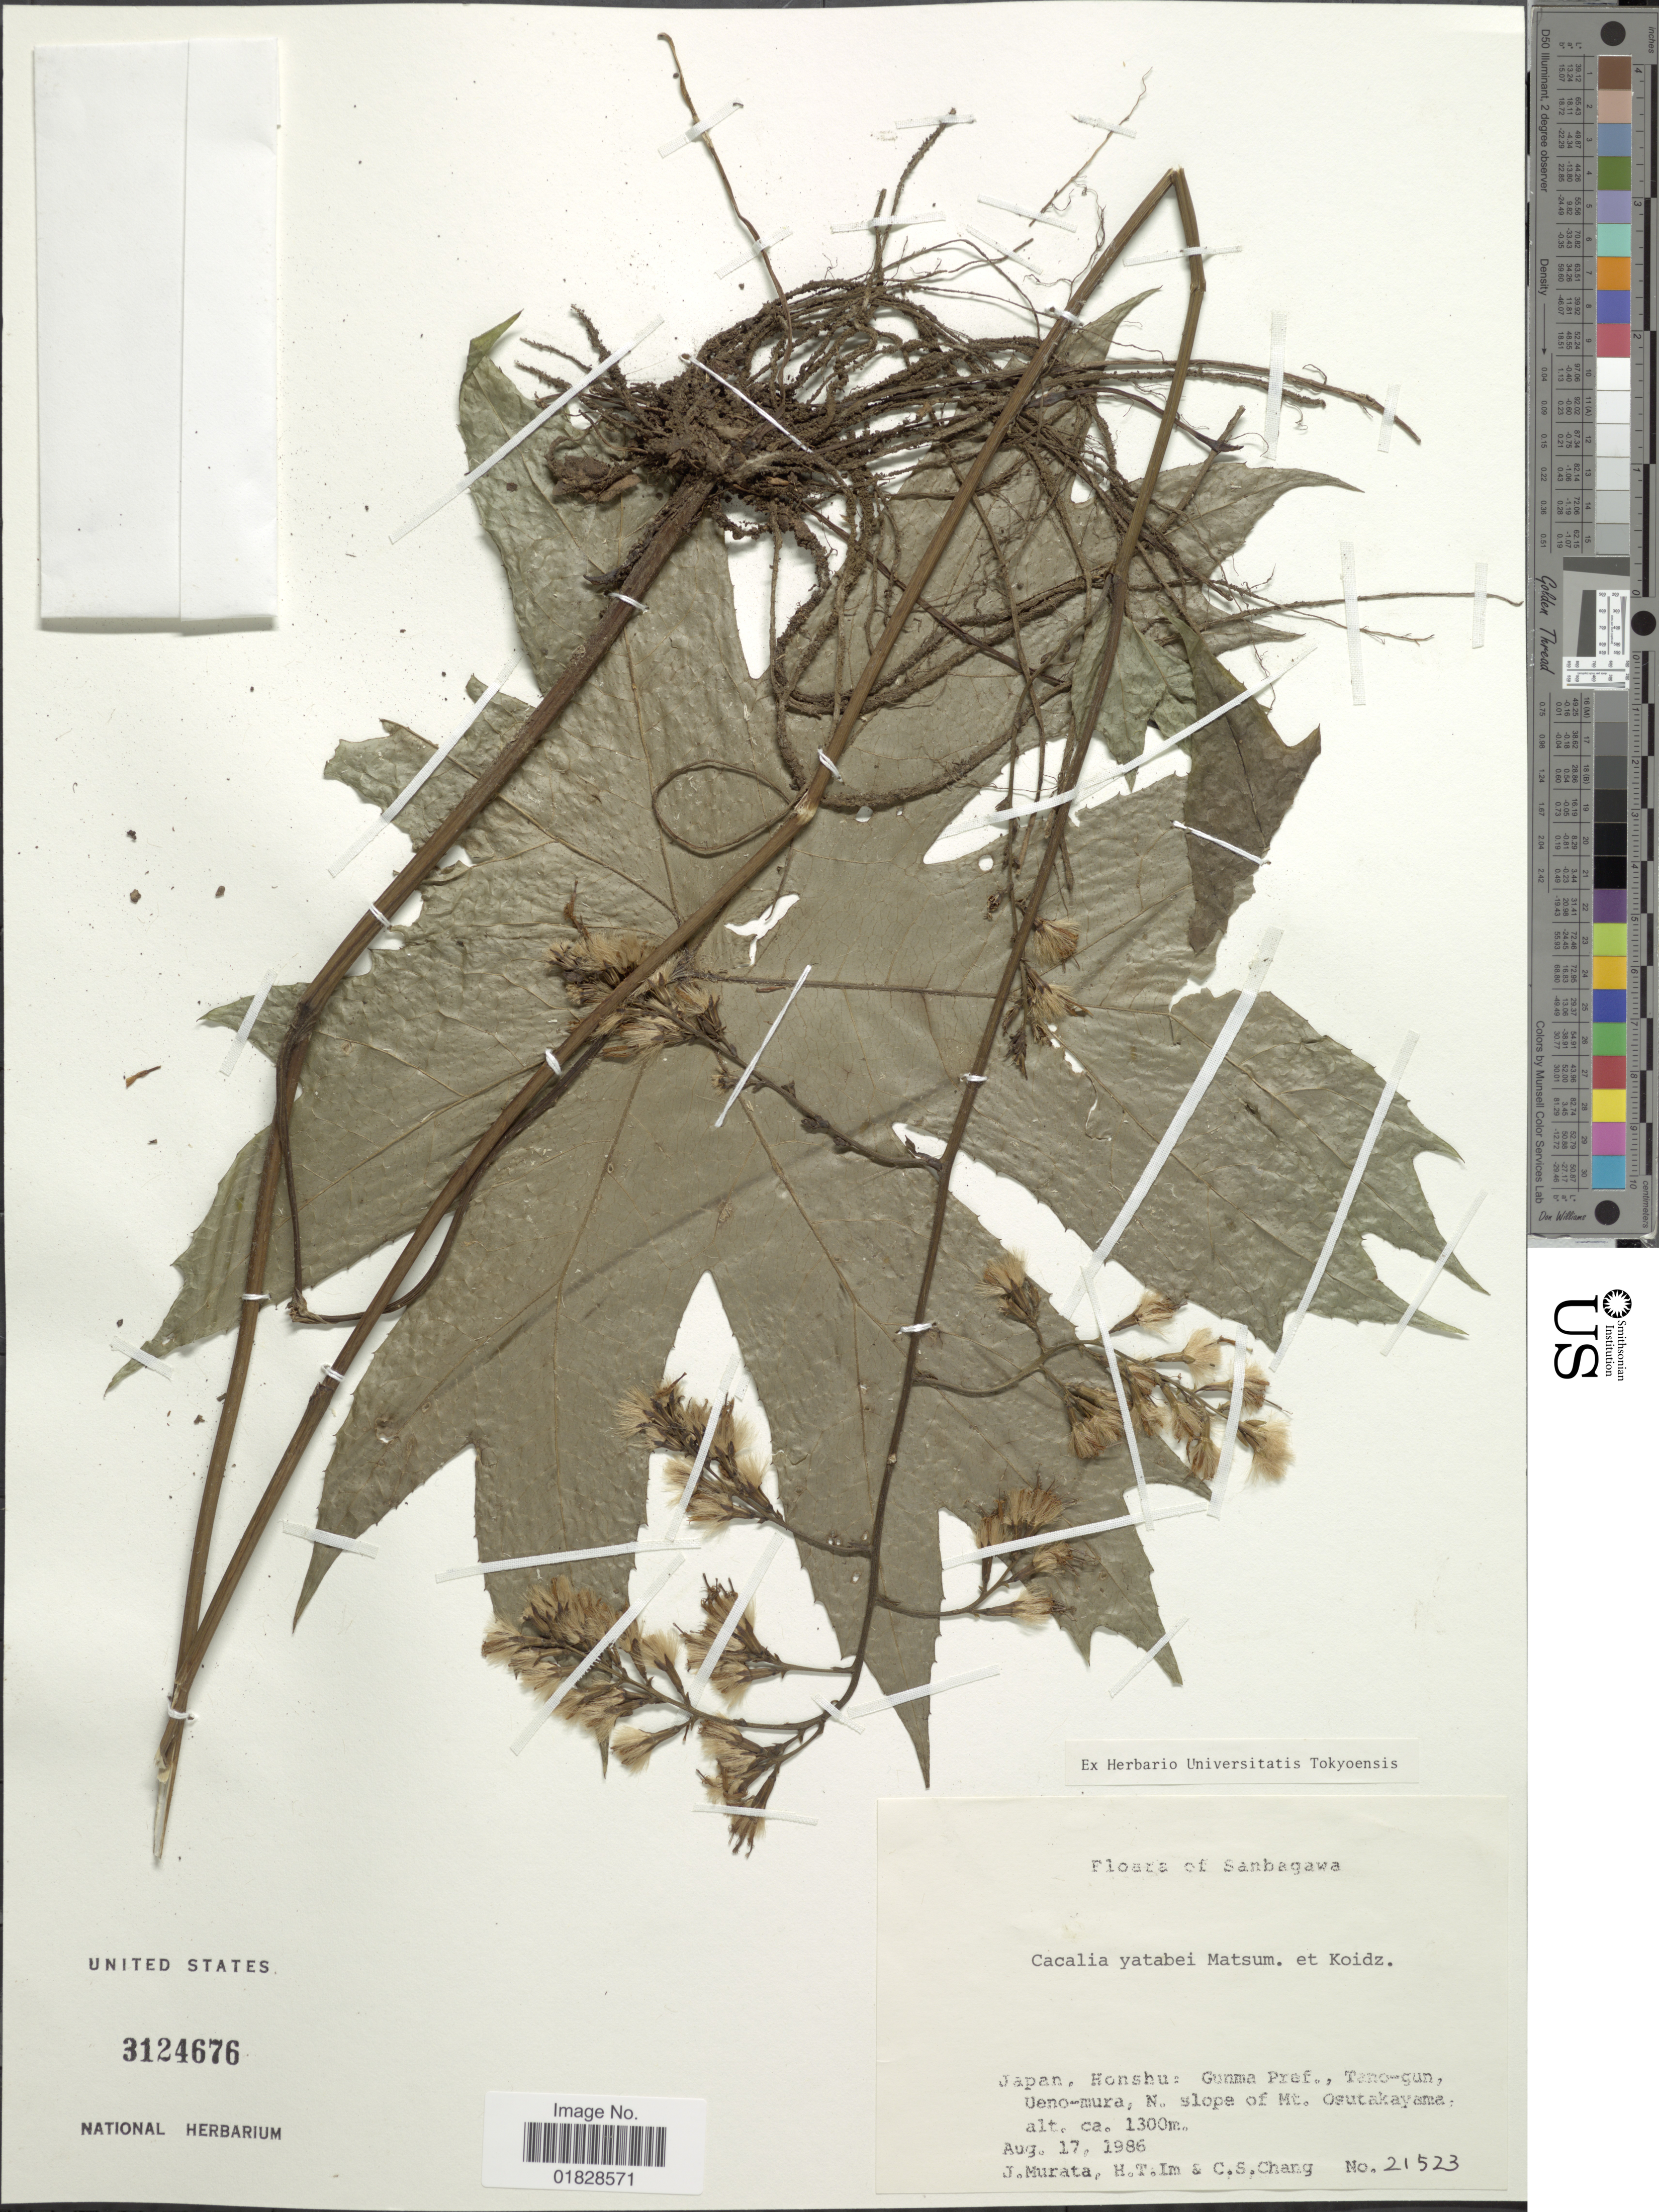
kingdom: Plantae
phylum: Tracheophyta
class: Magnoliopsida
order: Asterales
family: Asteraceae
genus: Parasenecio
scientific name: Parasenecio yatabei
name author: (Matsum. & Koidz.) H. Koyama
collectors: J. Murata, H. Im & C. S. Chang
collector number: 21523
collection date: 1986-08-17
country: Japan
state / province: Gunma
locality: Japan, Honshu: Gunma Pref., Tano-gun, Ueno-mura, N. slope of Mt. Osutakayama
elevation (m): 1300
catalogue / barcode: US 3124676